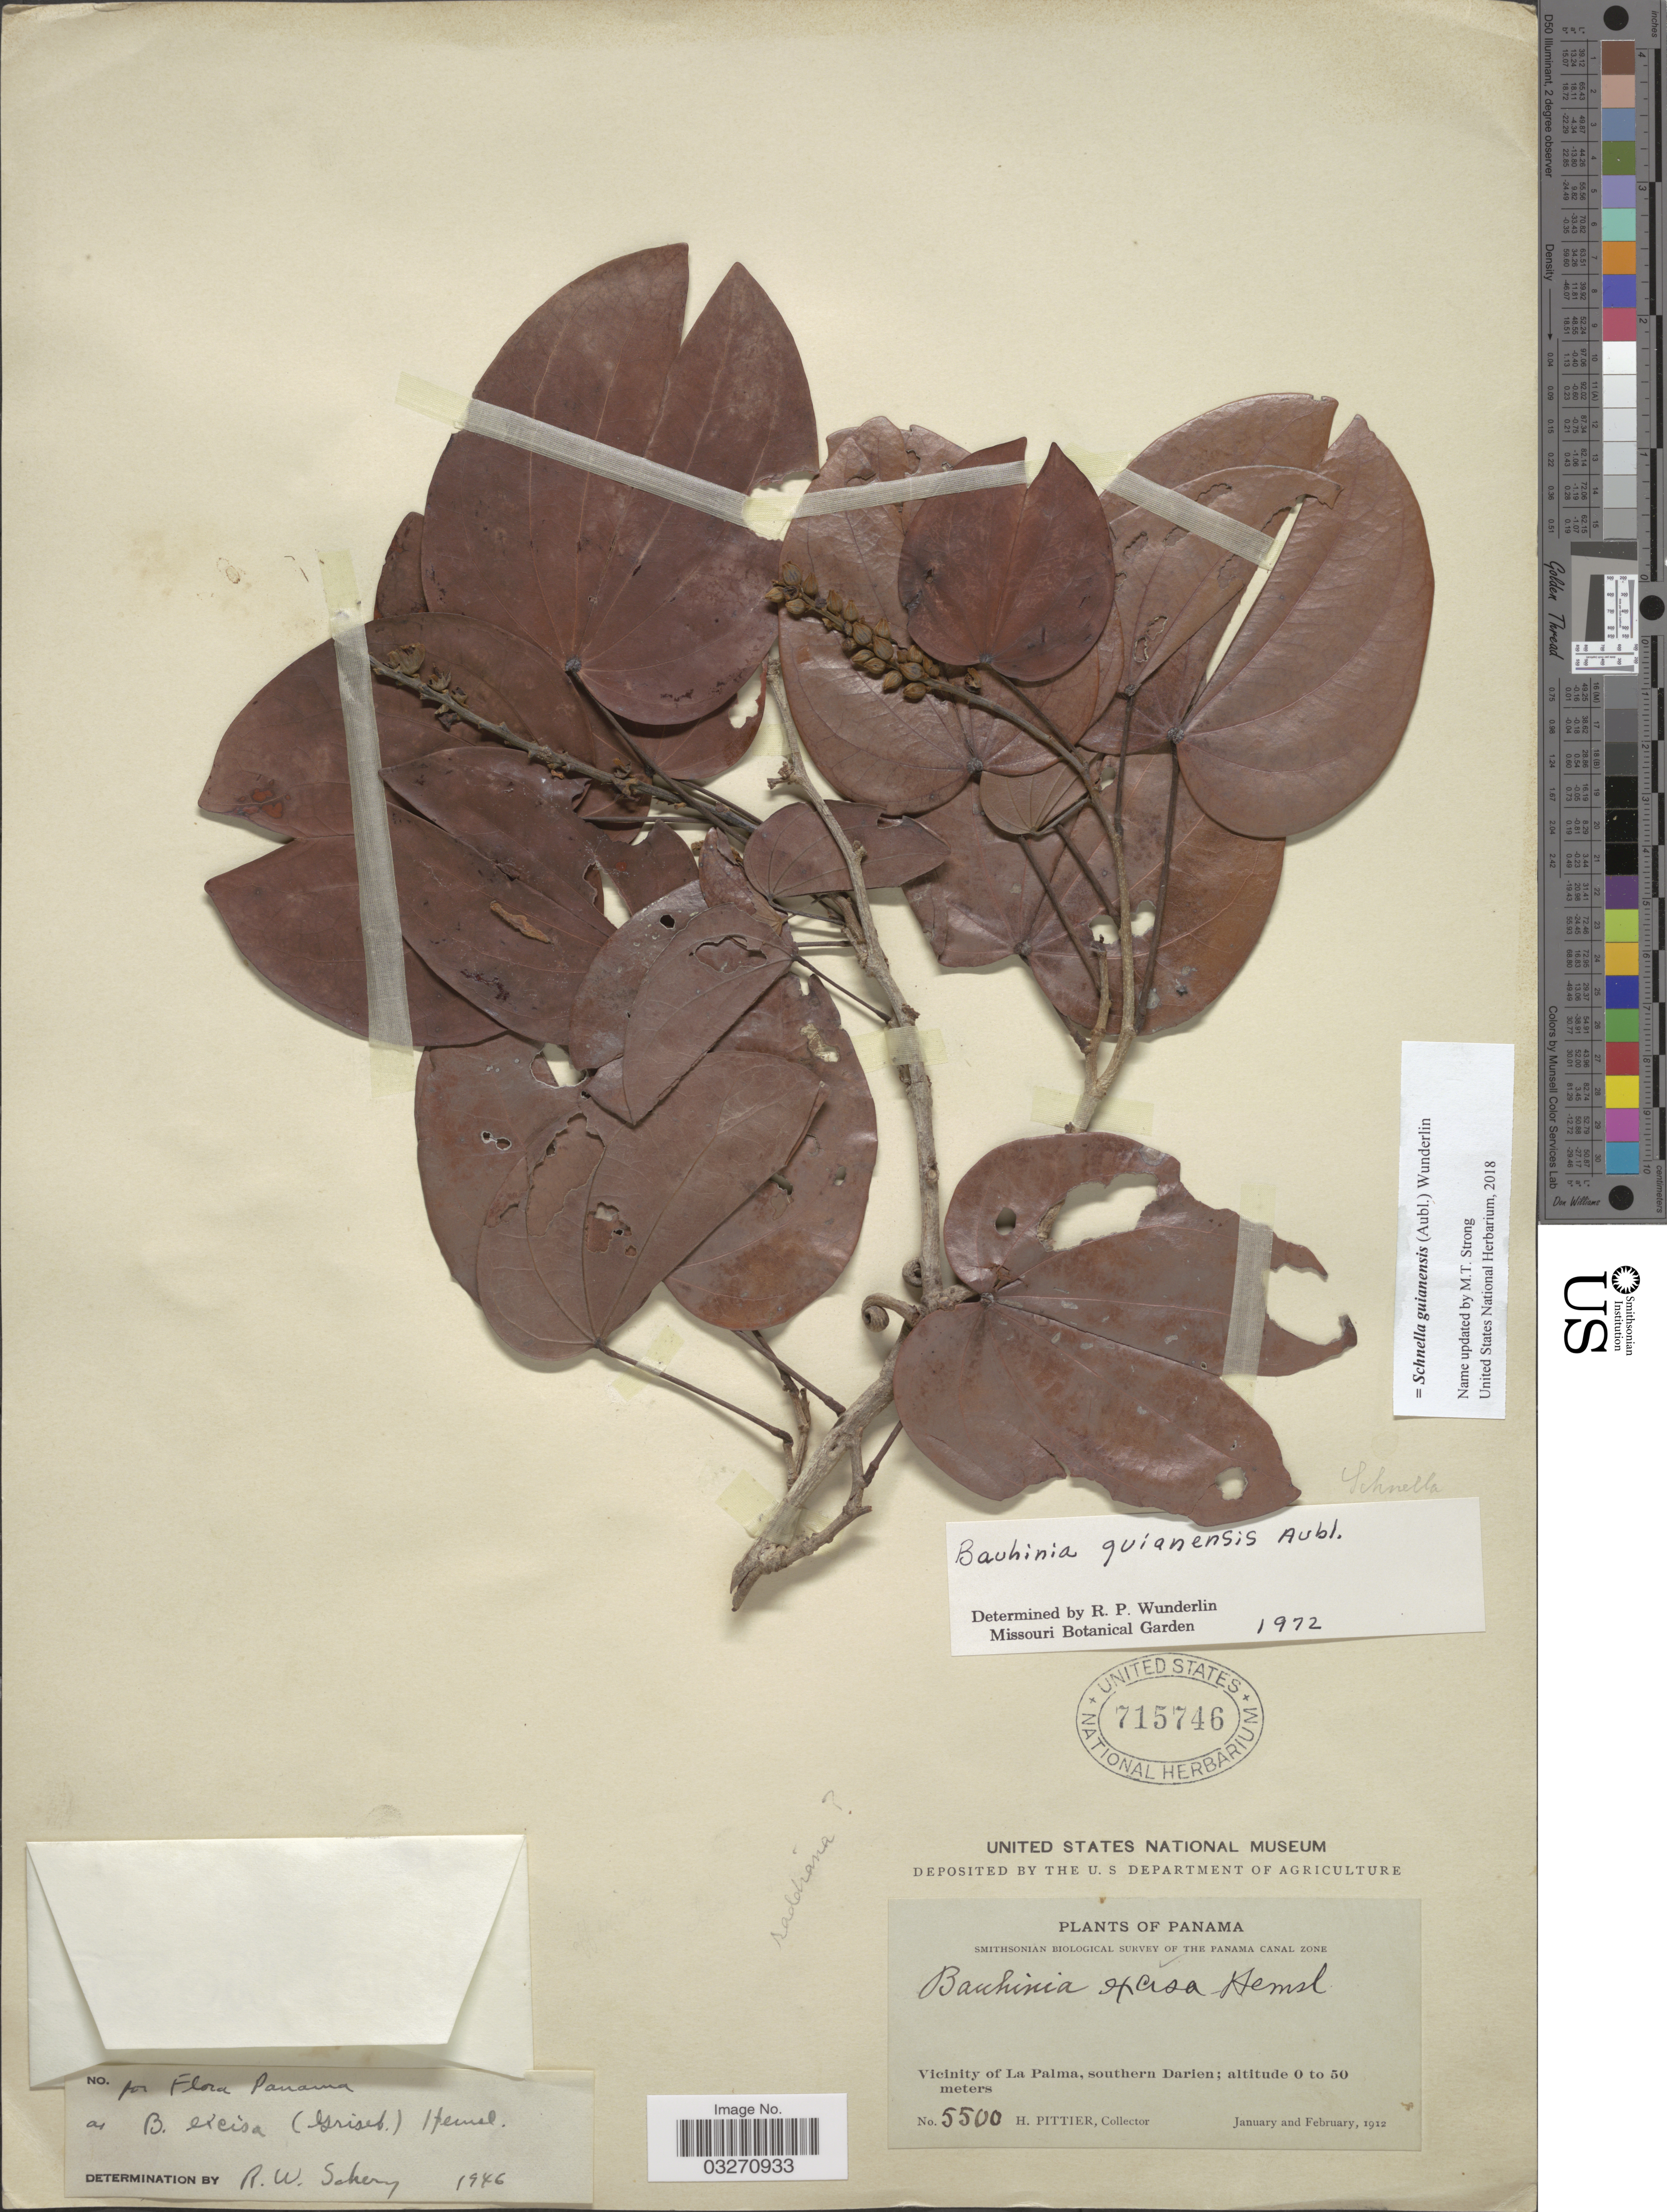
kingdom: Plantae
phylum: Tracheophyta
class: Magnoliopsida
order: Fabales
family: Fabaceae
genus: Schnella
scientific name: Schnella guianensis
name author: (Aubl.) Wunderlin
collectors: H. F. Pittier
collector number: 5500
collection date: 1912-01/1912-02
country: Panama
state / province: Darién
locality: The Panama Canal Zone, Vicinity of La Palma, southern Darien.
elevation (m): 0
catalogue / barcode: US 715746